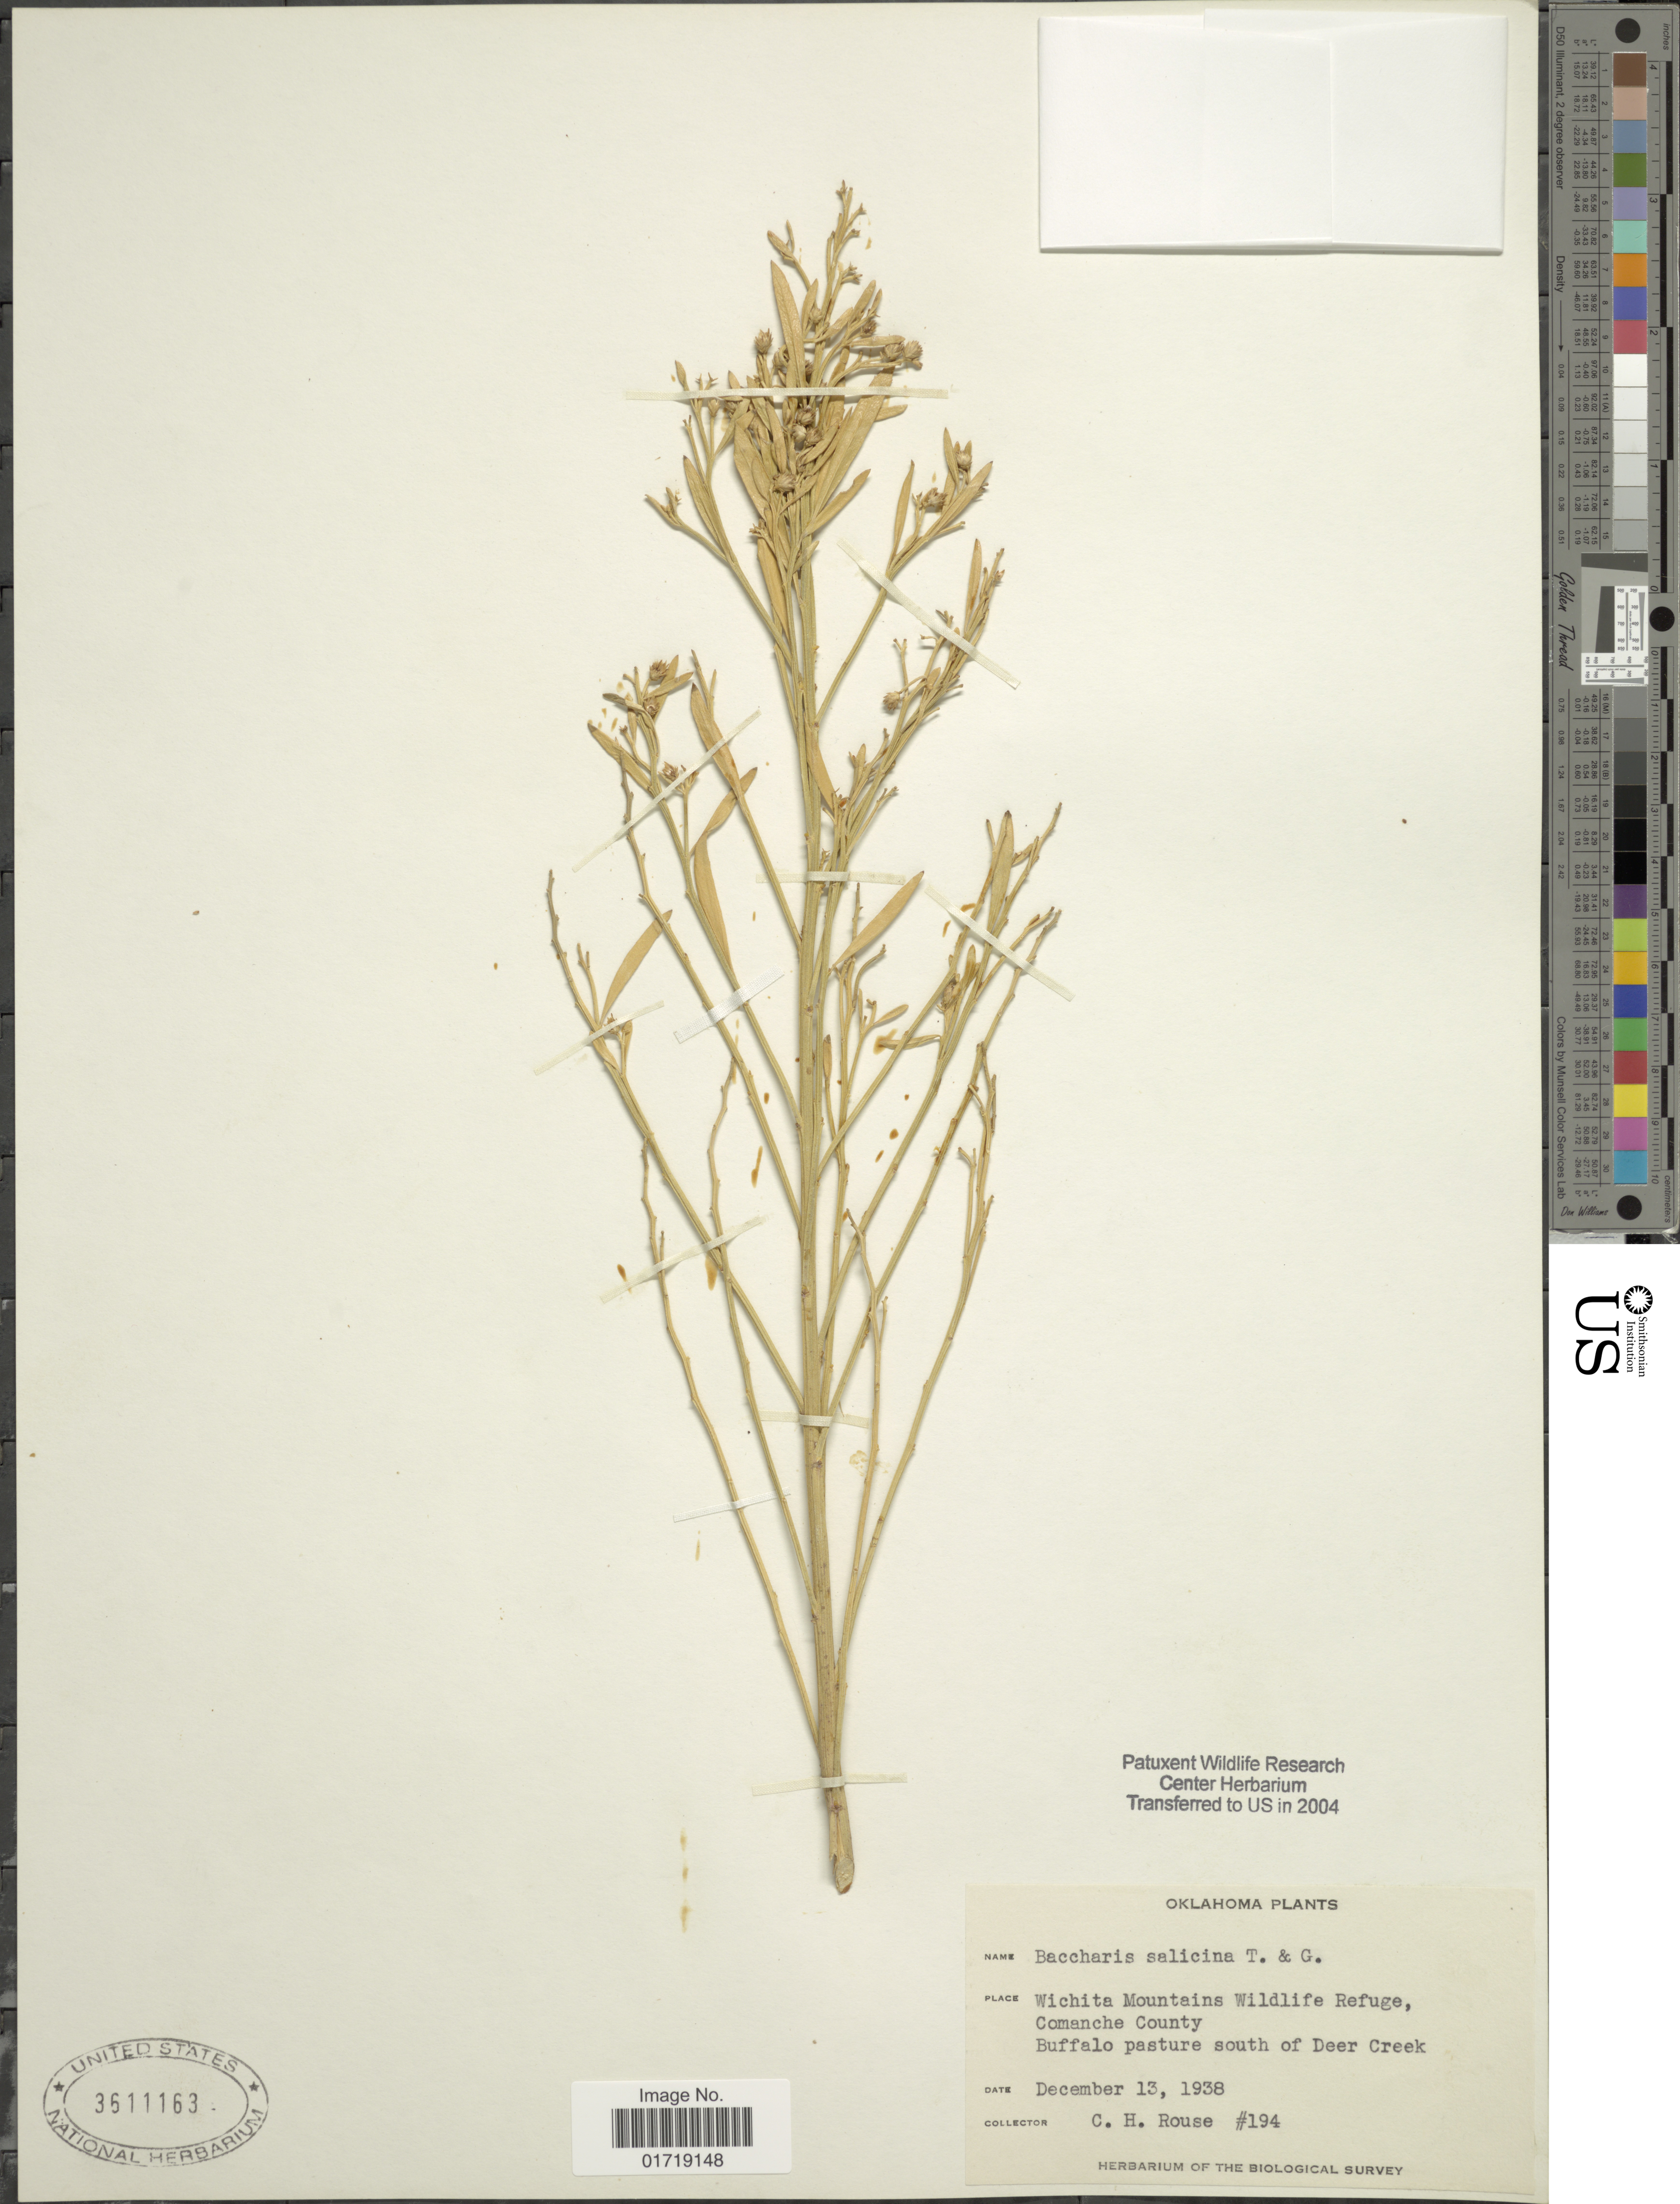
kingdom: Plantae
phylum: Tracheophyta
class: Magnoliopsida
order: Asterales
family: Asteraceae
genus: Baccharis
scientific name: Baccharis salicina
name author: Torr. & A. Gray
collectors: C. Rouse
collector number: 194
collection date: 1938-12-13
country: United States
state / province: Oklahoma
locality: Wichita Mountains Wildlife Refuge, Comanche County, Buffalo pasture south of Deer Creek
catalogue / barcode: US 3611163